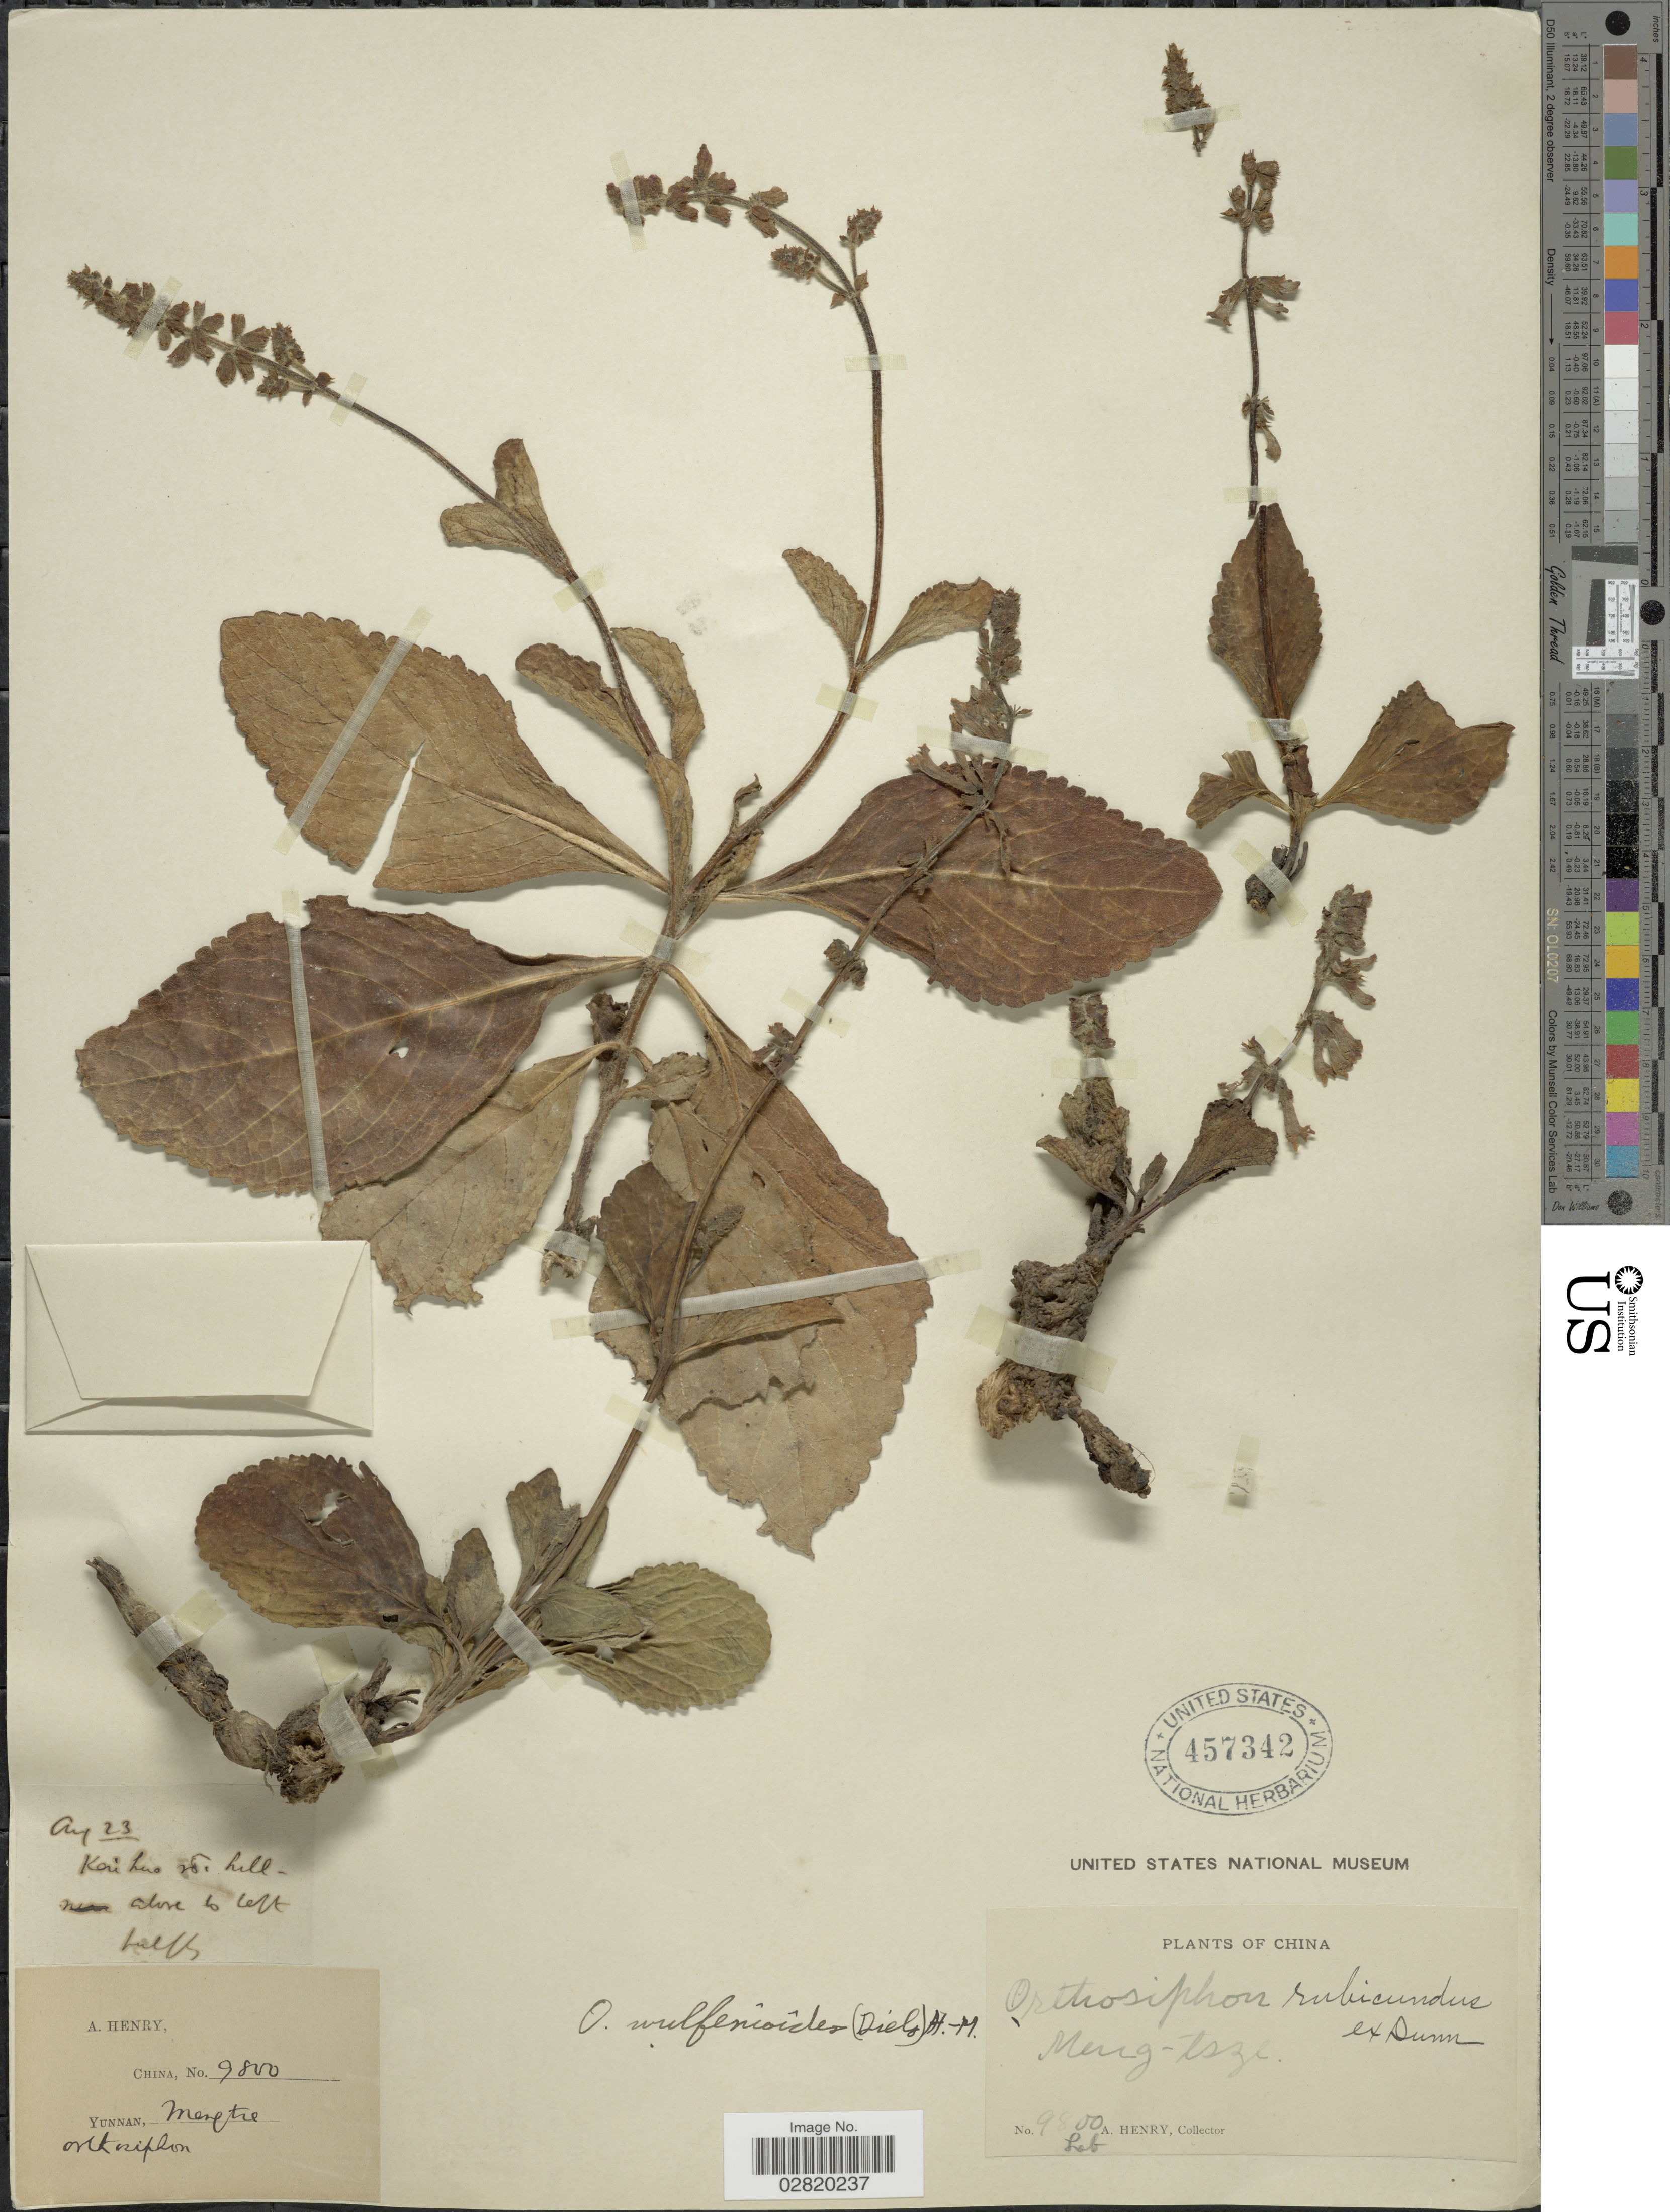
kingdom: Plantae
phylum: Tracheophyta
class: Magnoliopsida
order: Lamiales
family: Lamiaceae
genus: Orthosiphon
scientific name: Orthosiphon wulfenioides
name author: (Diels) Hand.-Mazz.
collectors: A. Henry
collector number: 9800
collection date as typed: Transcribed d/m/y: /8/23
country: China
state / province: Yunnan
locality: Meng-tsze. Kau hue ro hill.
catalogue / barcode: US 457342